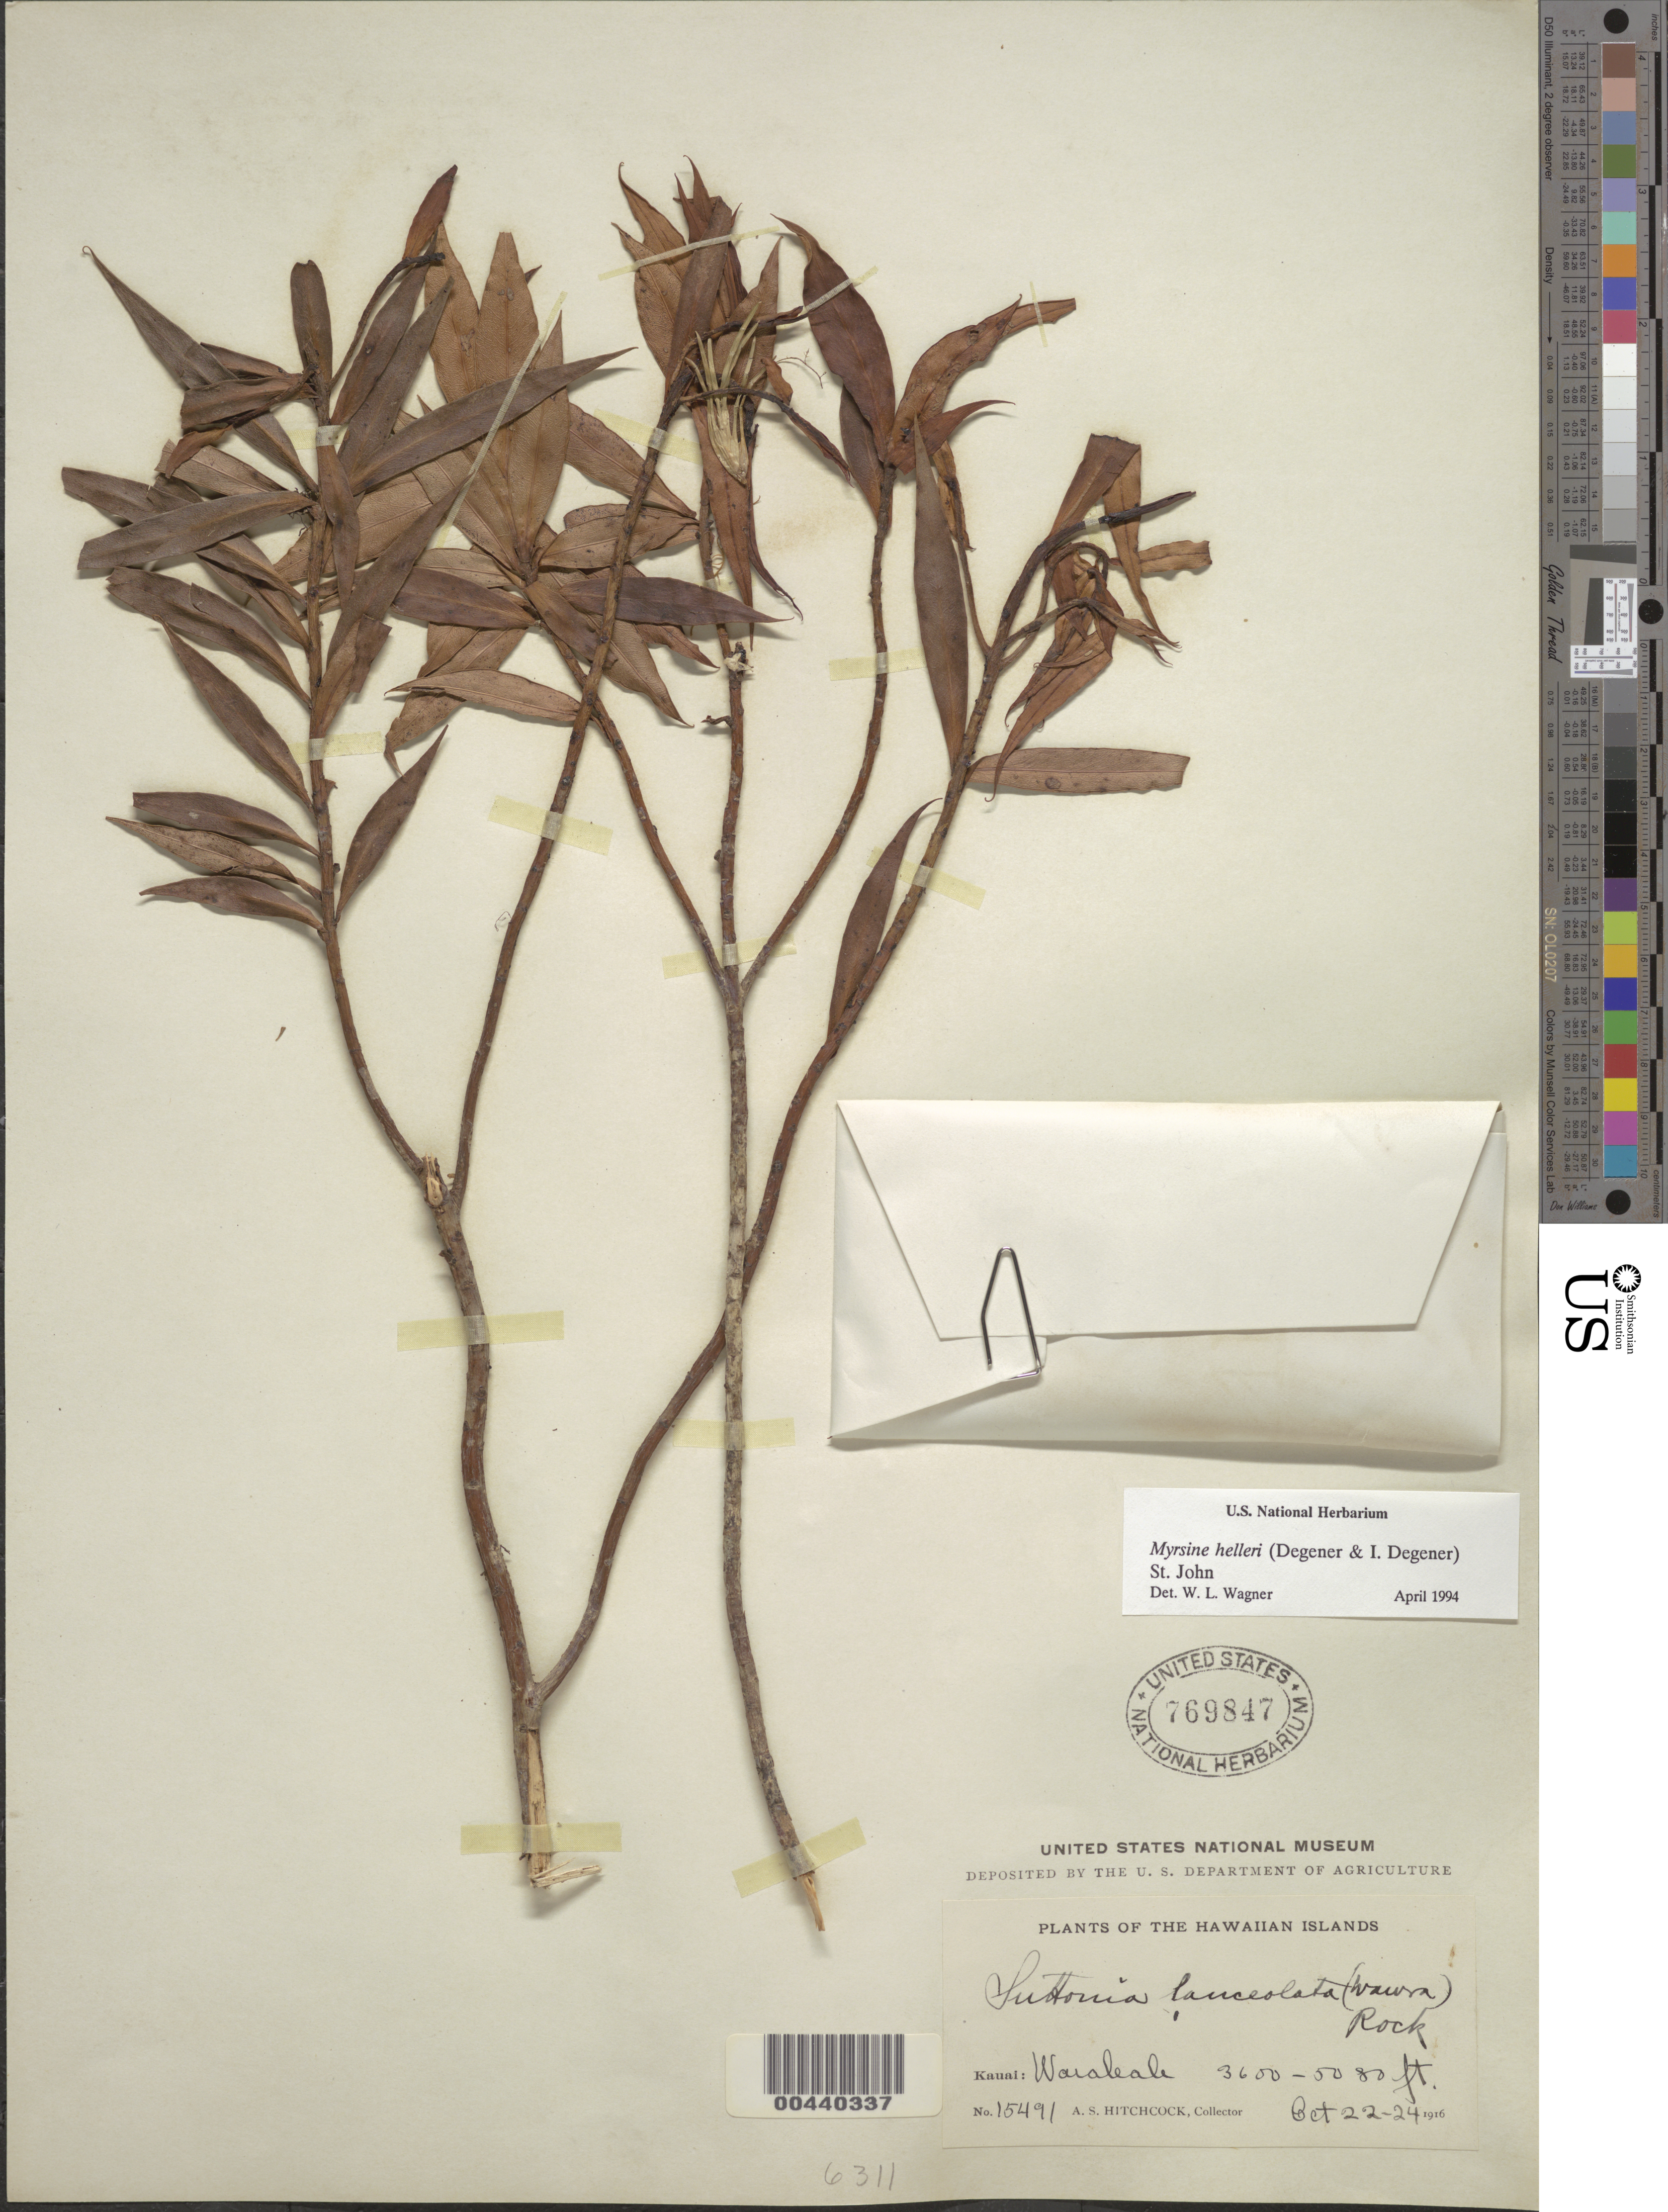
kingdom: Plantae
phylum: Tracheophyta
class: Magnoliopsida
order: Ericales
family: Primulaceae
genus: Myrsine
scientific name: Myrsine helleri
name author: (O. Deg. & I. Deg.) H. St. John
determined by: Wagner, W. L., (BOT), Smithsonian Institution - National Museum of Natural History (UNITED STATES)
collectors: A. S. Hitchcock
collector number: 15491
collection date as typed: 22 Oct 1916 to 24 Oct 1916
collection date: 1916-10-22/1916-10-24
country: United States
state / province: Hawaii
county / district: Kauai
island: Kaua'i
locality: Waialeale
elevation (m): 1097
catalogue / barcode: US 769847